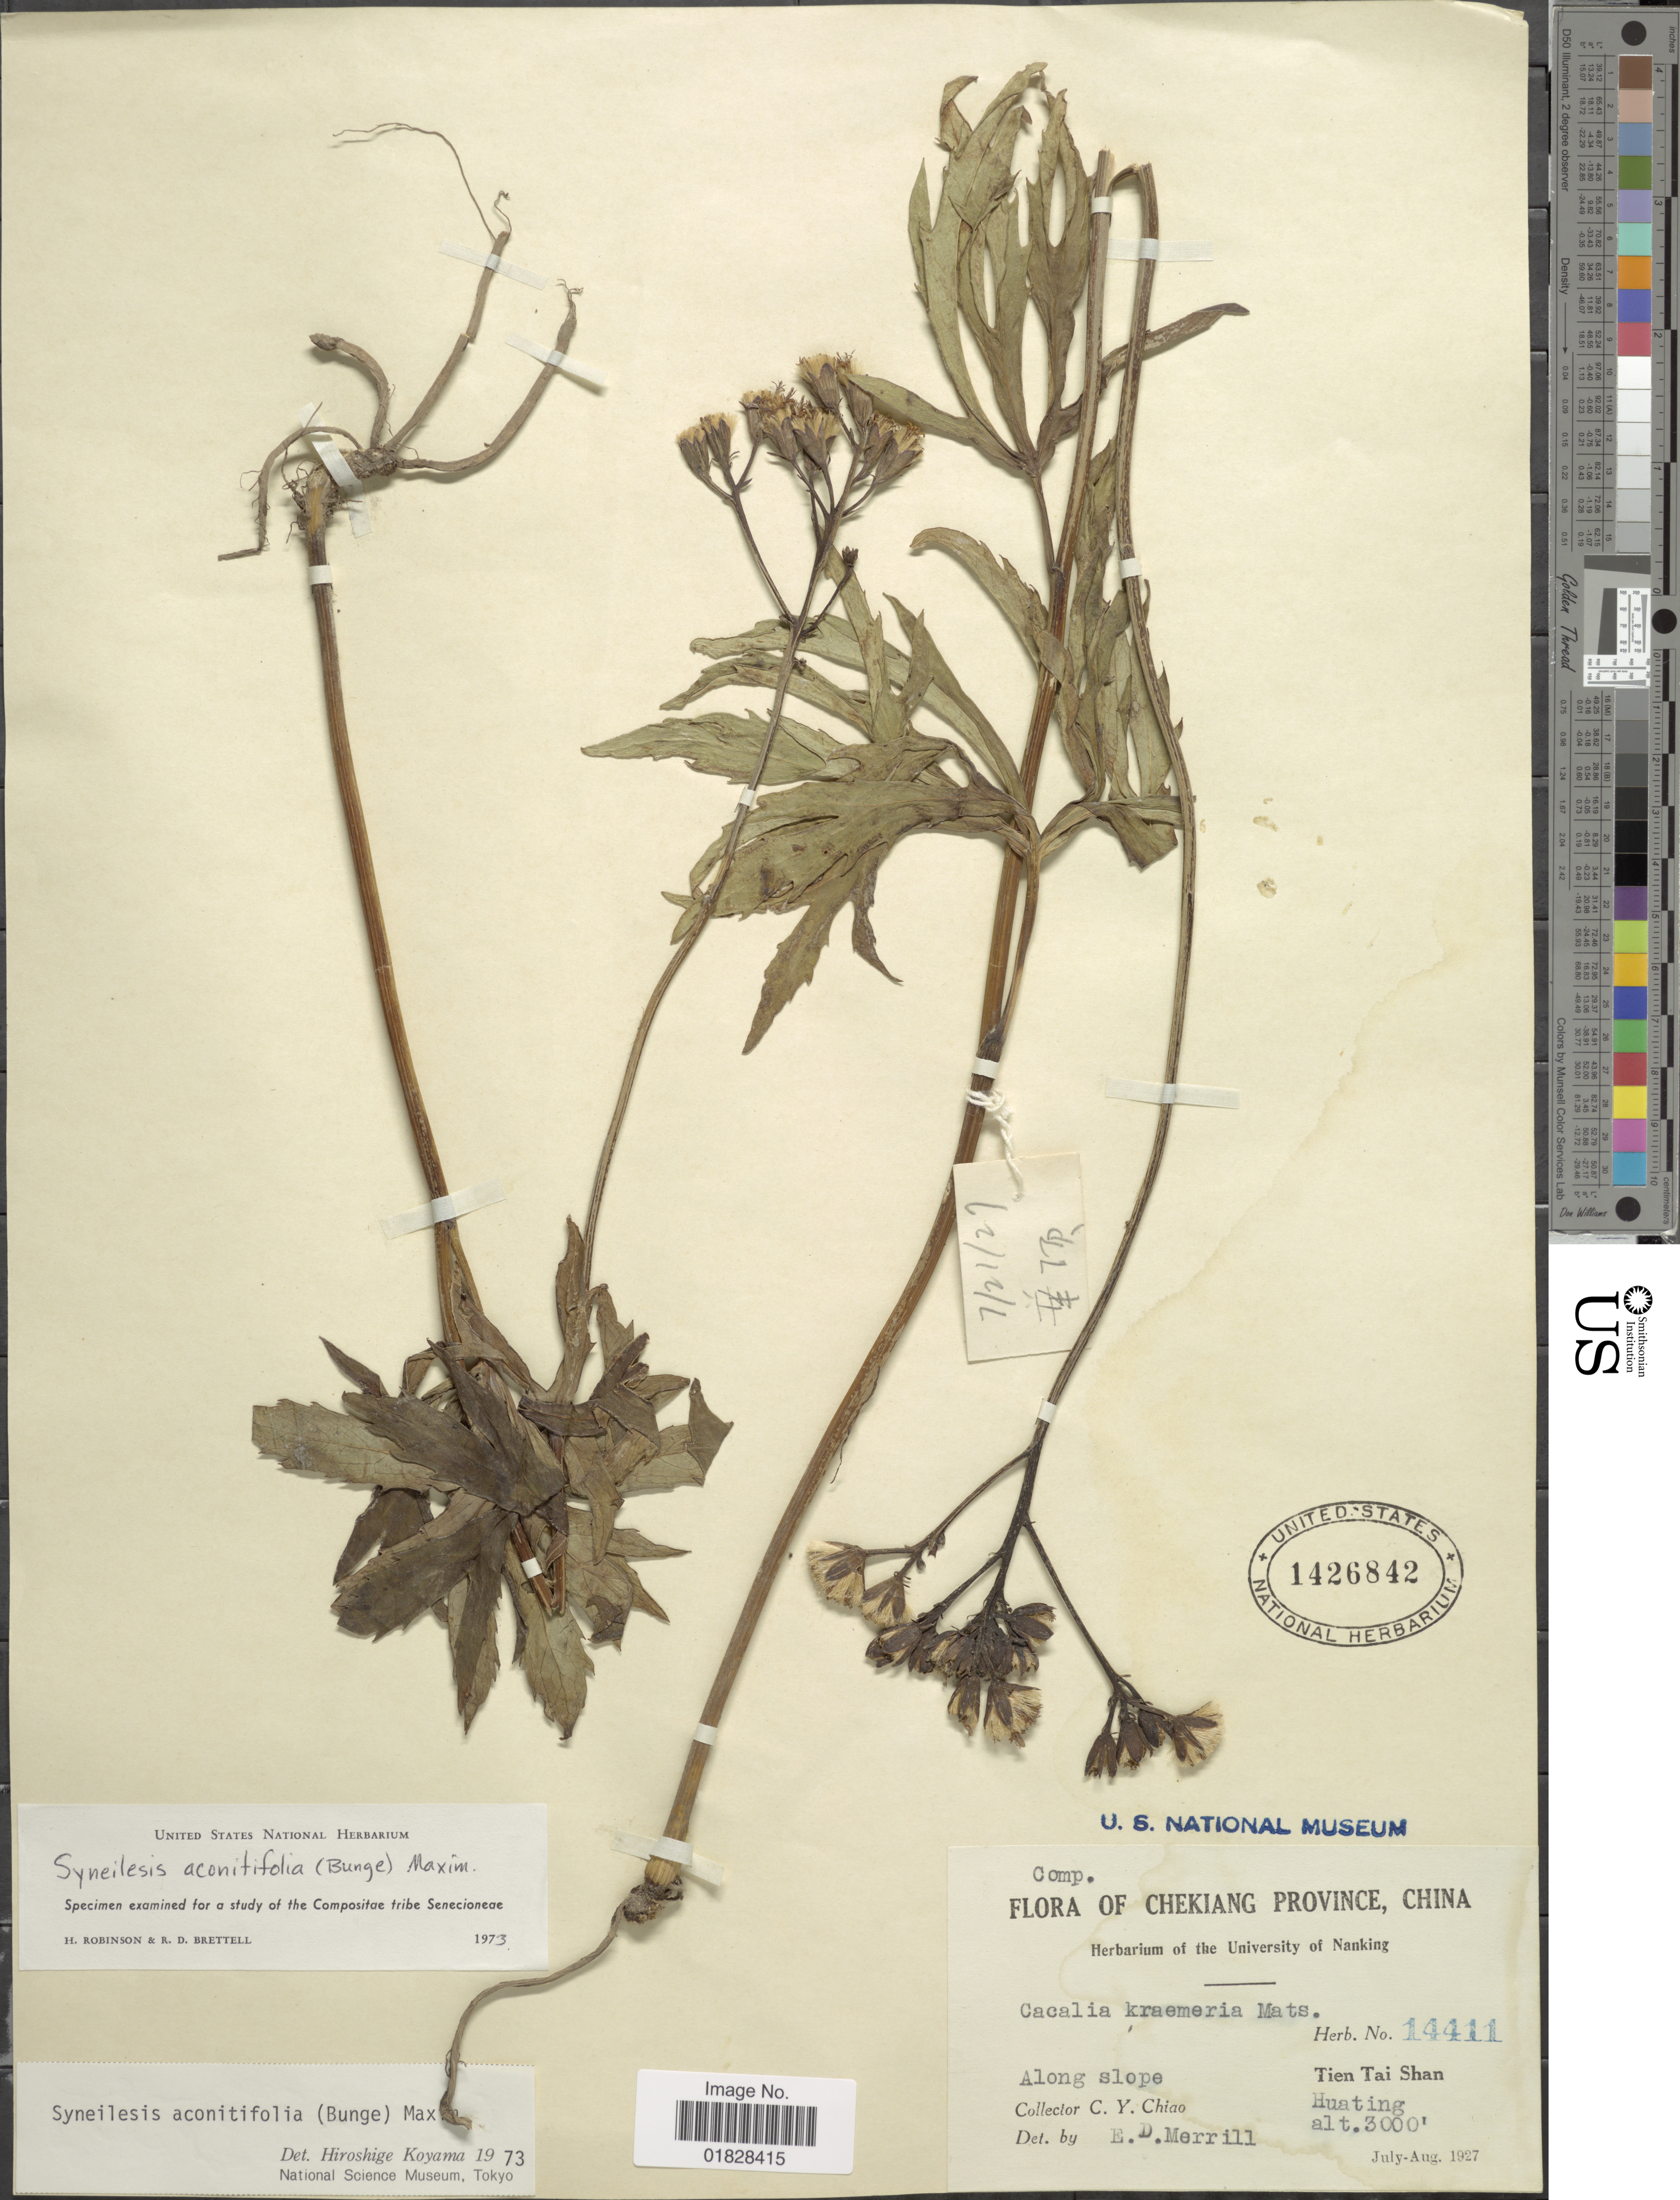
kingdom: Plantae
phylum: Tracheophyta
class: Magnoliopsida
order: Asterales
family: Asteraceae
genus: Syneilesis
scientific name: Syneilesis aconitifolia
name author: (Bunge) Maximowicz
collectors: C. Y. Chiao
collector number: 14411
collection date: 1927-07/1927-08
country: China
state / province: Zhejiang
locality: Chekiang Province, China. Along slope. Tien Tai Shan. Huating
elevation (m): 914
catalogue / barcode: US 1426842